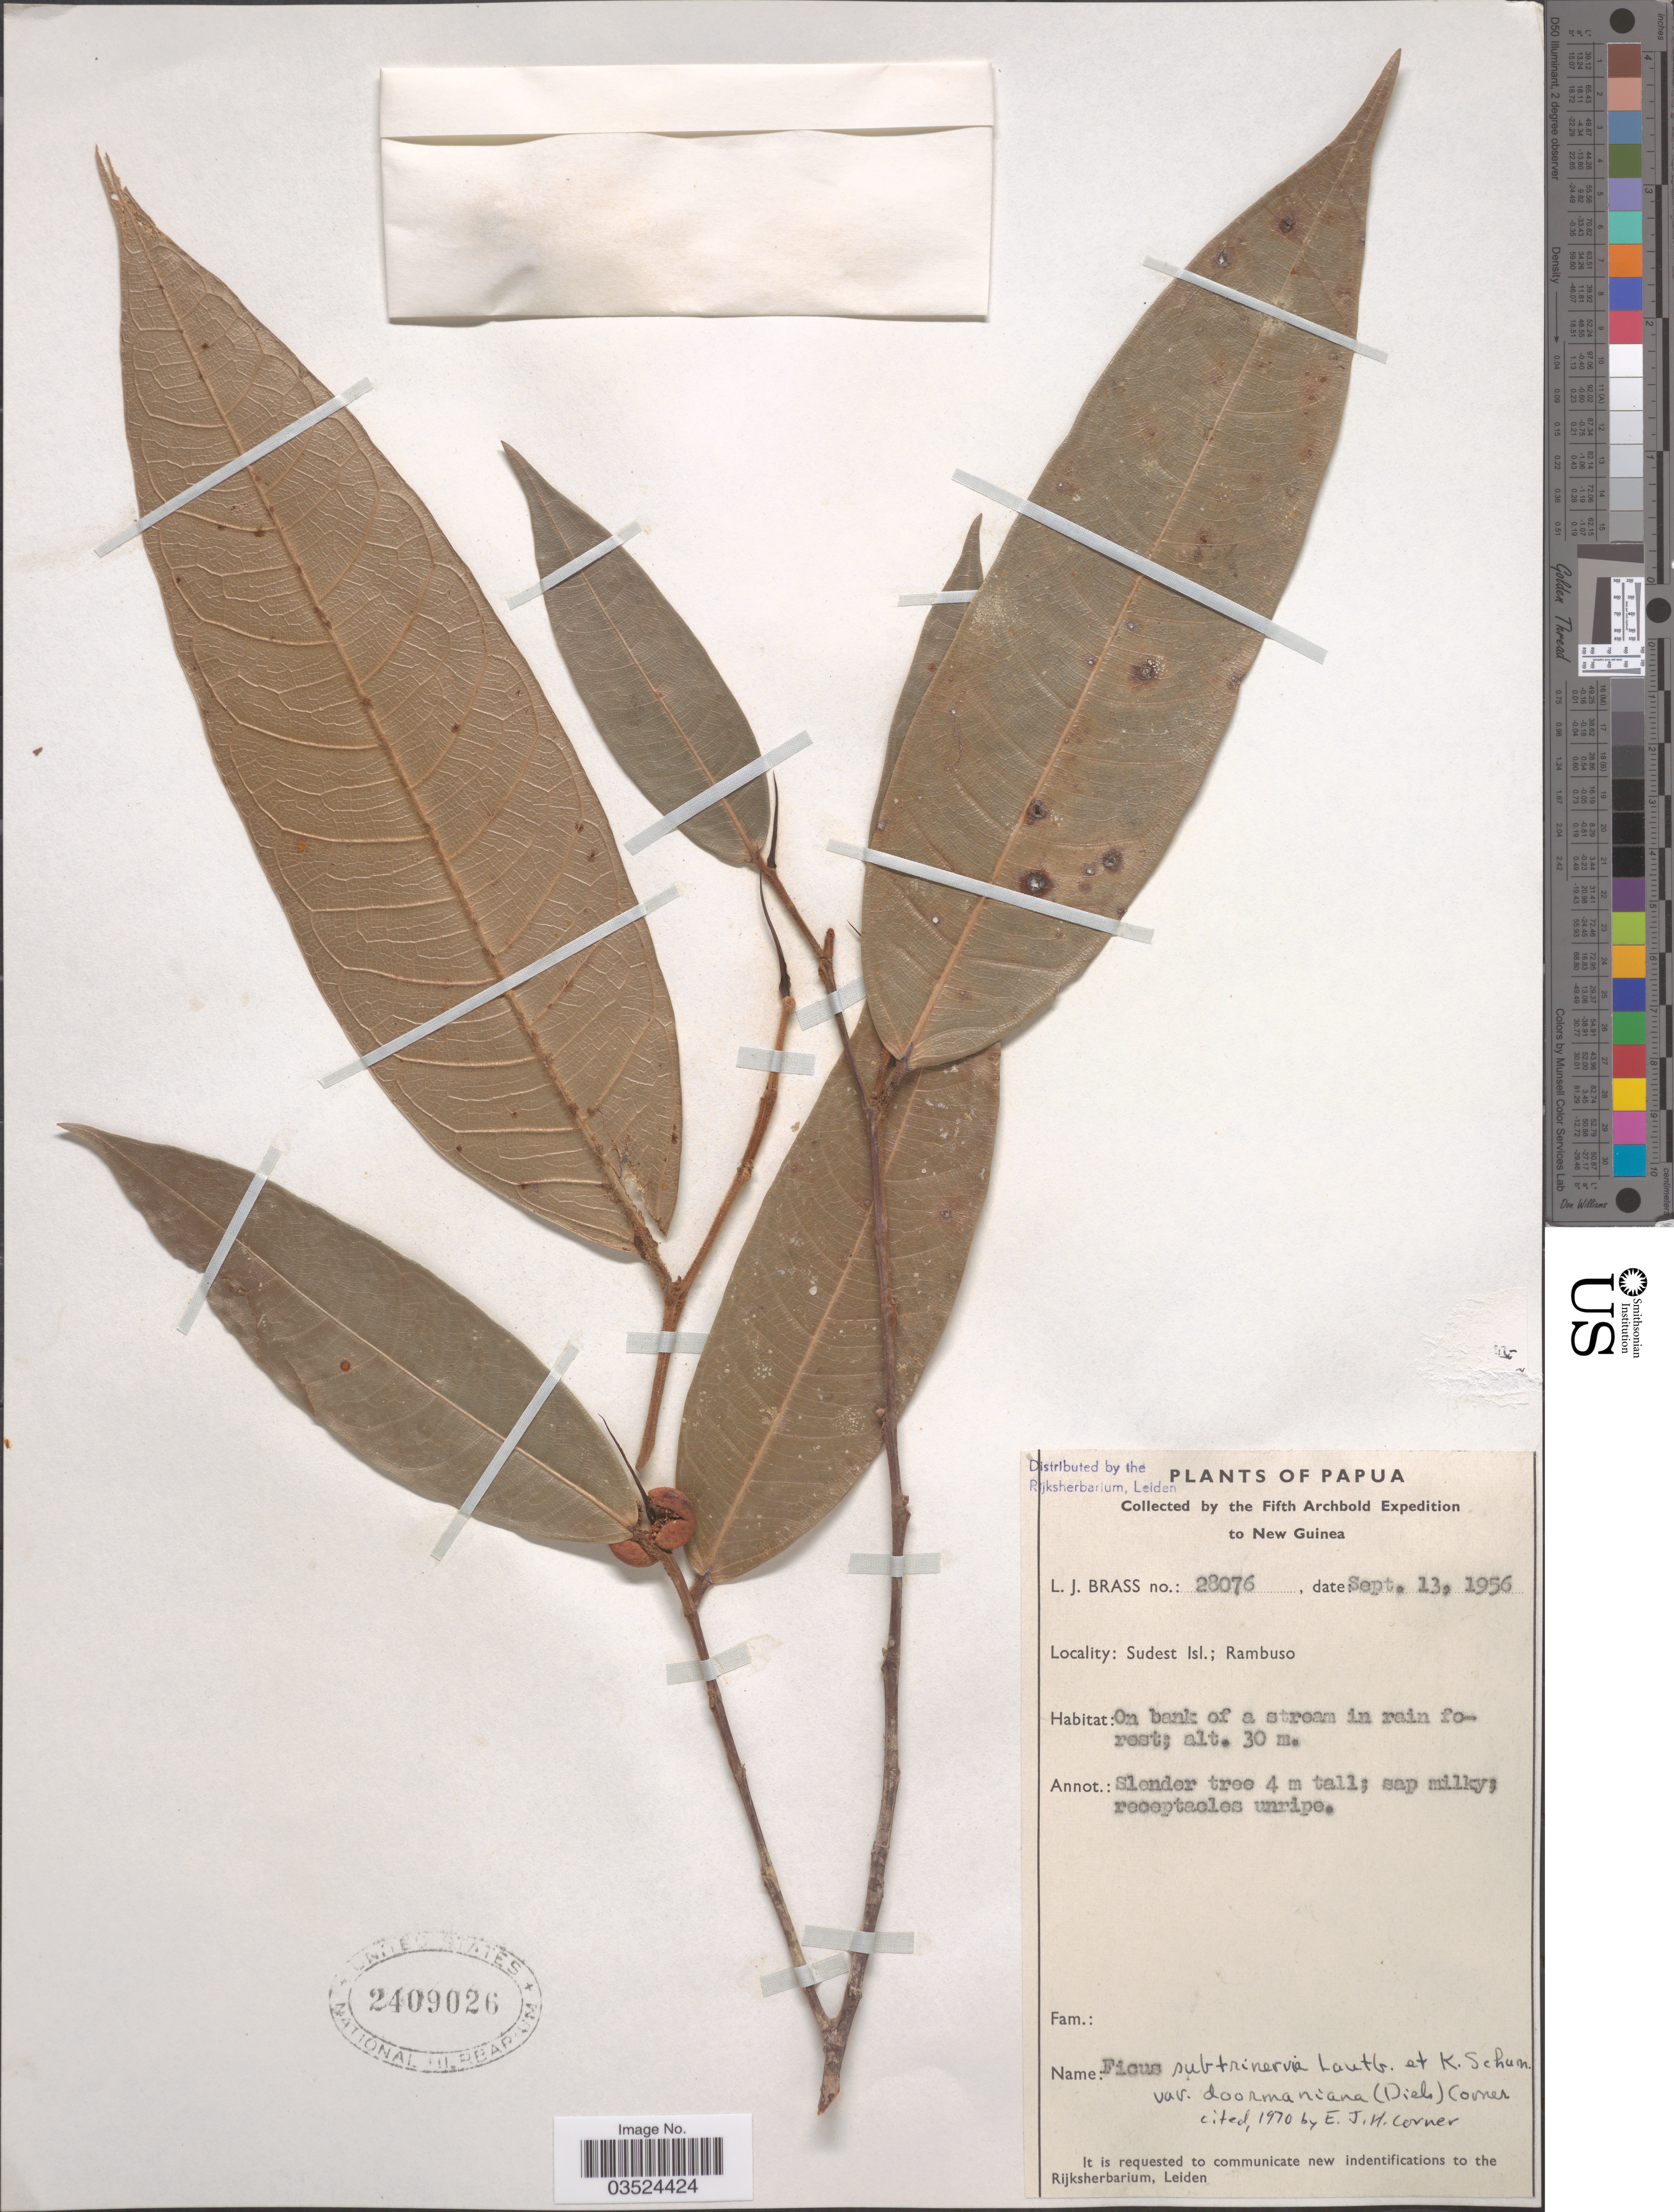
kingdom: Plantae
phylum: Tracheophyta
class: Magnoliopsida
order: Rosales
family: Moraceae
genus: Ficus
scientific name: Ficus subtrinervia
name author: K. Schum. & Lauterb.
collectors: L. J. Brass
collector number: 28076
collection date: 1956-09-13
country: Papua New Guinea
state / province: Milne Bay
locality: Papua. New Guinea. Sudest Isl.; Rambuso.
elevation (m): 30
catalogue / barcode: US 2409026